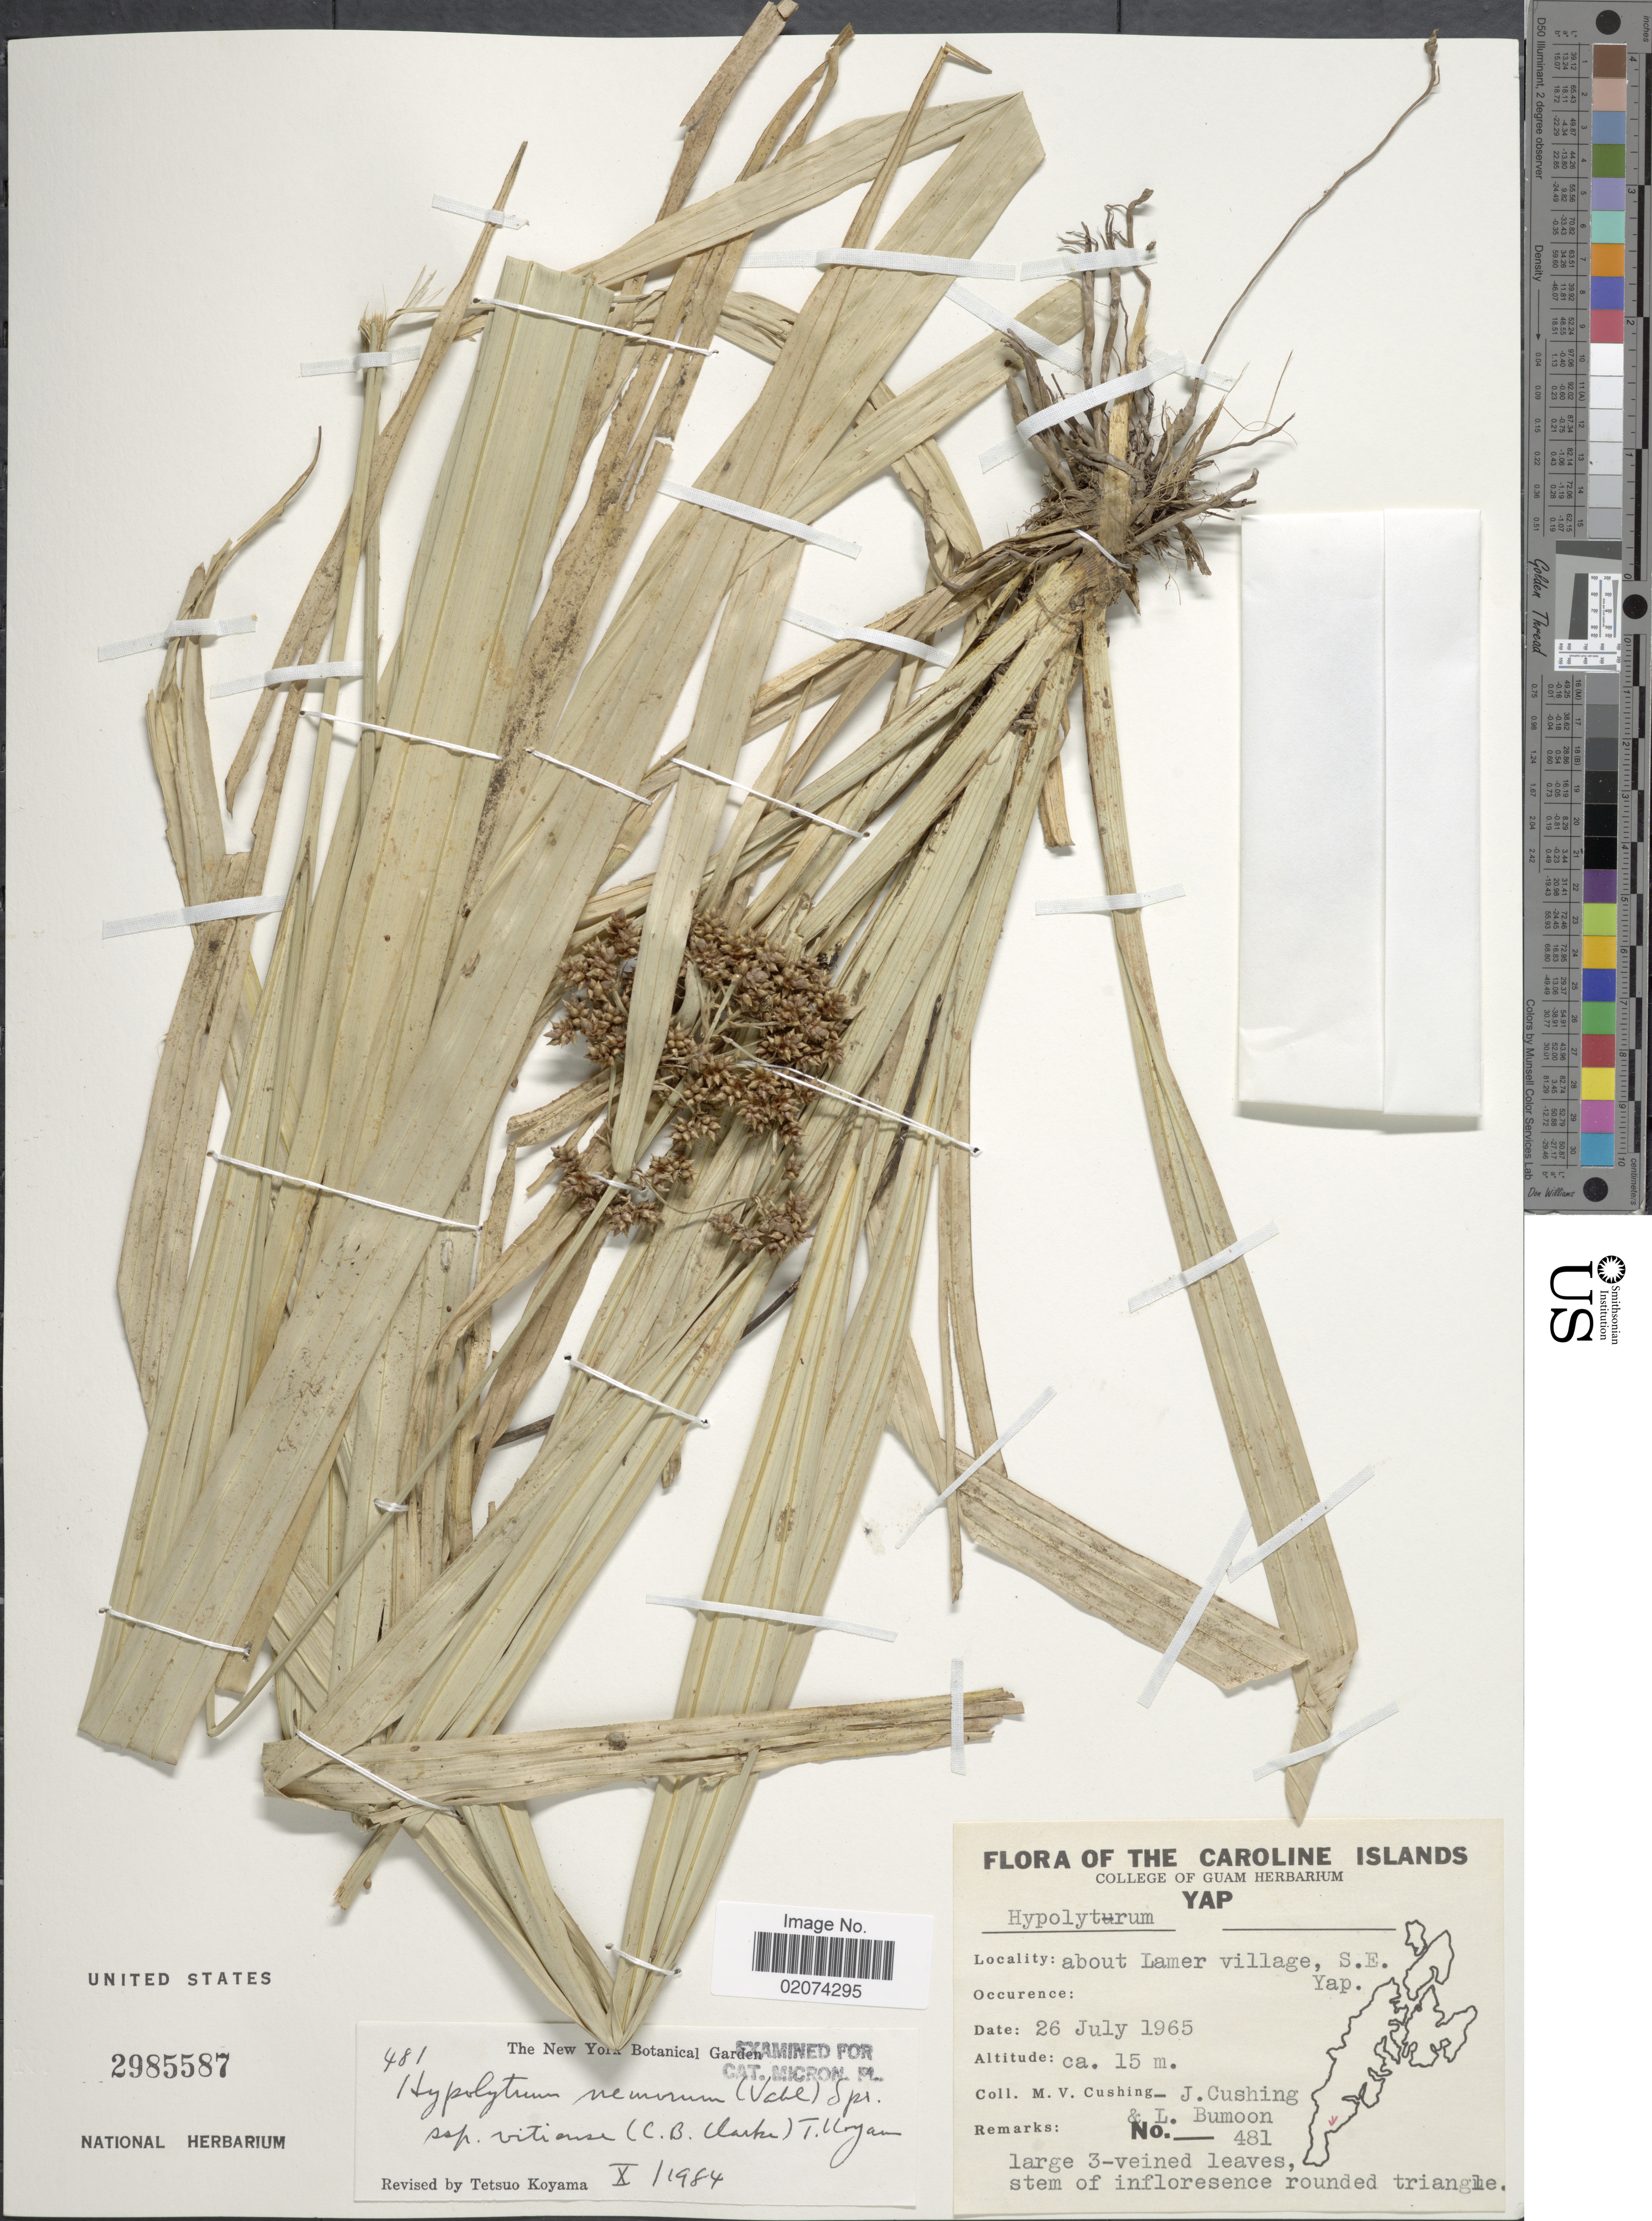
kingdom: Plantae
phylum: Tracheophyta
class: Liliopsida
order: Poales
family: Cyperaceae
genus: Hypolytrum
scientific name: Hypolytrum nemorum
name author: (Vahl) Spreng.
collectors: M. V. Cushing, J. Cushing & L. Bumoon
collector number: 481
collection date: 1965-07-26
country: Micronesia, Federated States of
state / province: Yap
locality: The Caroline Islands, about Lamer village, S. E. Yap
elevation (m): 15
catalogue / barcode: US 2985587